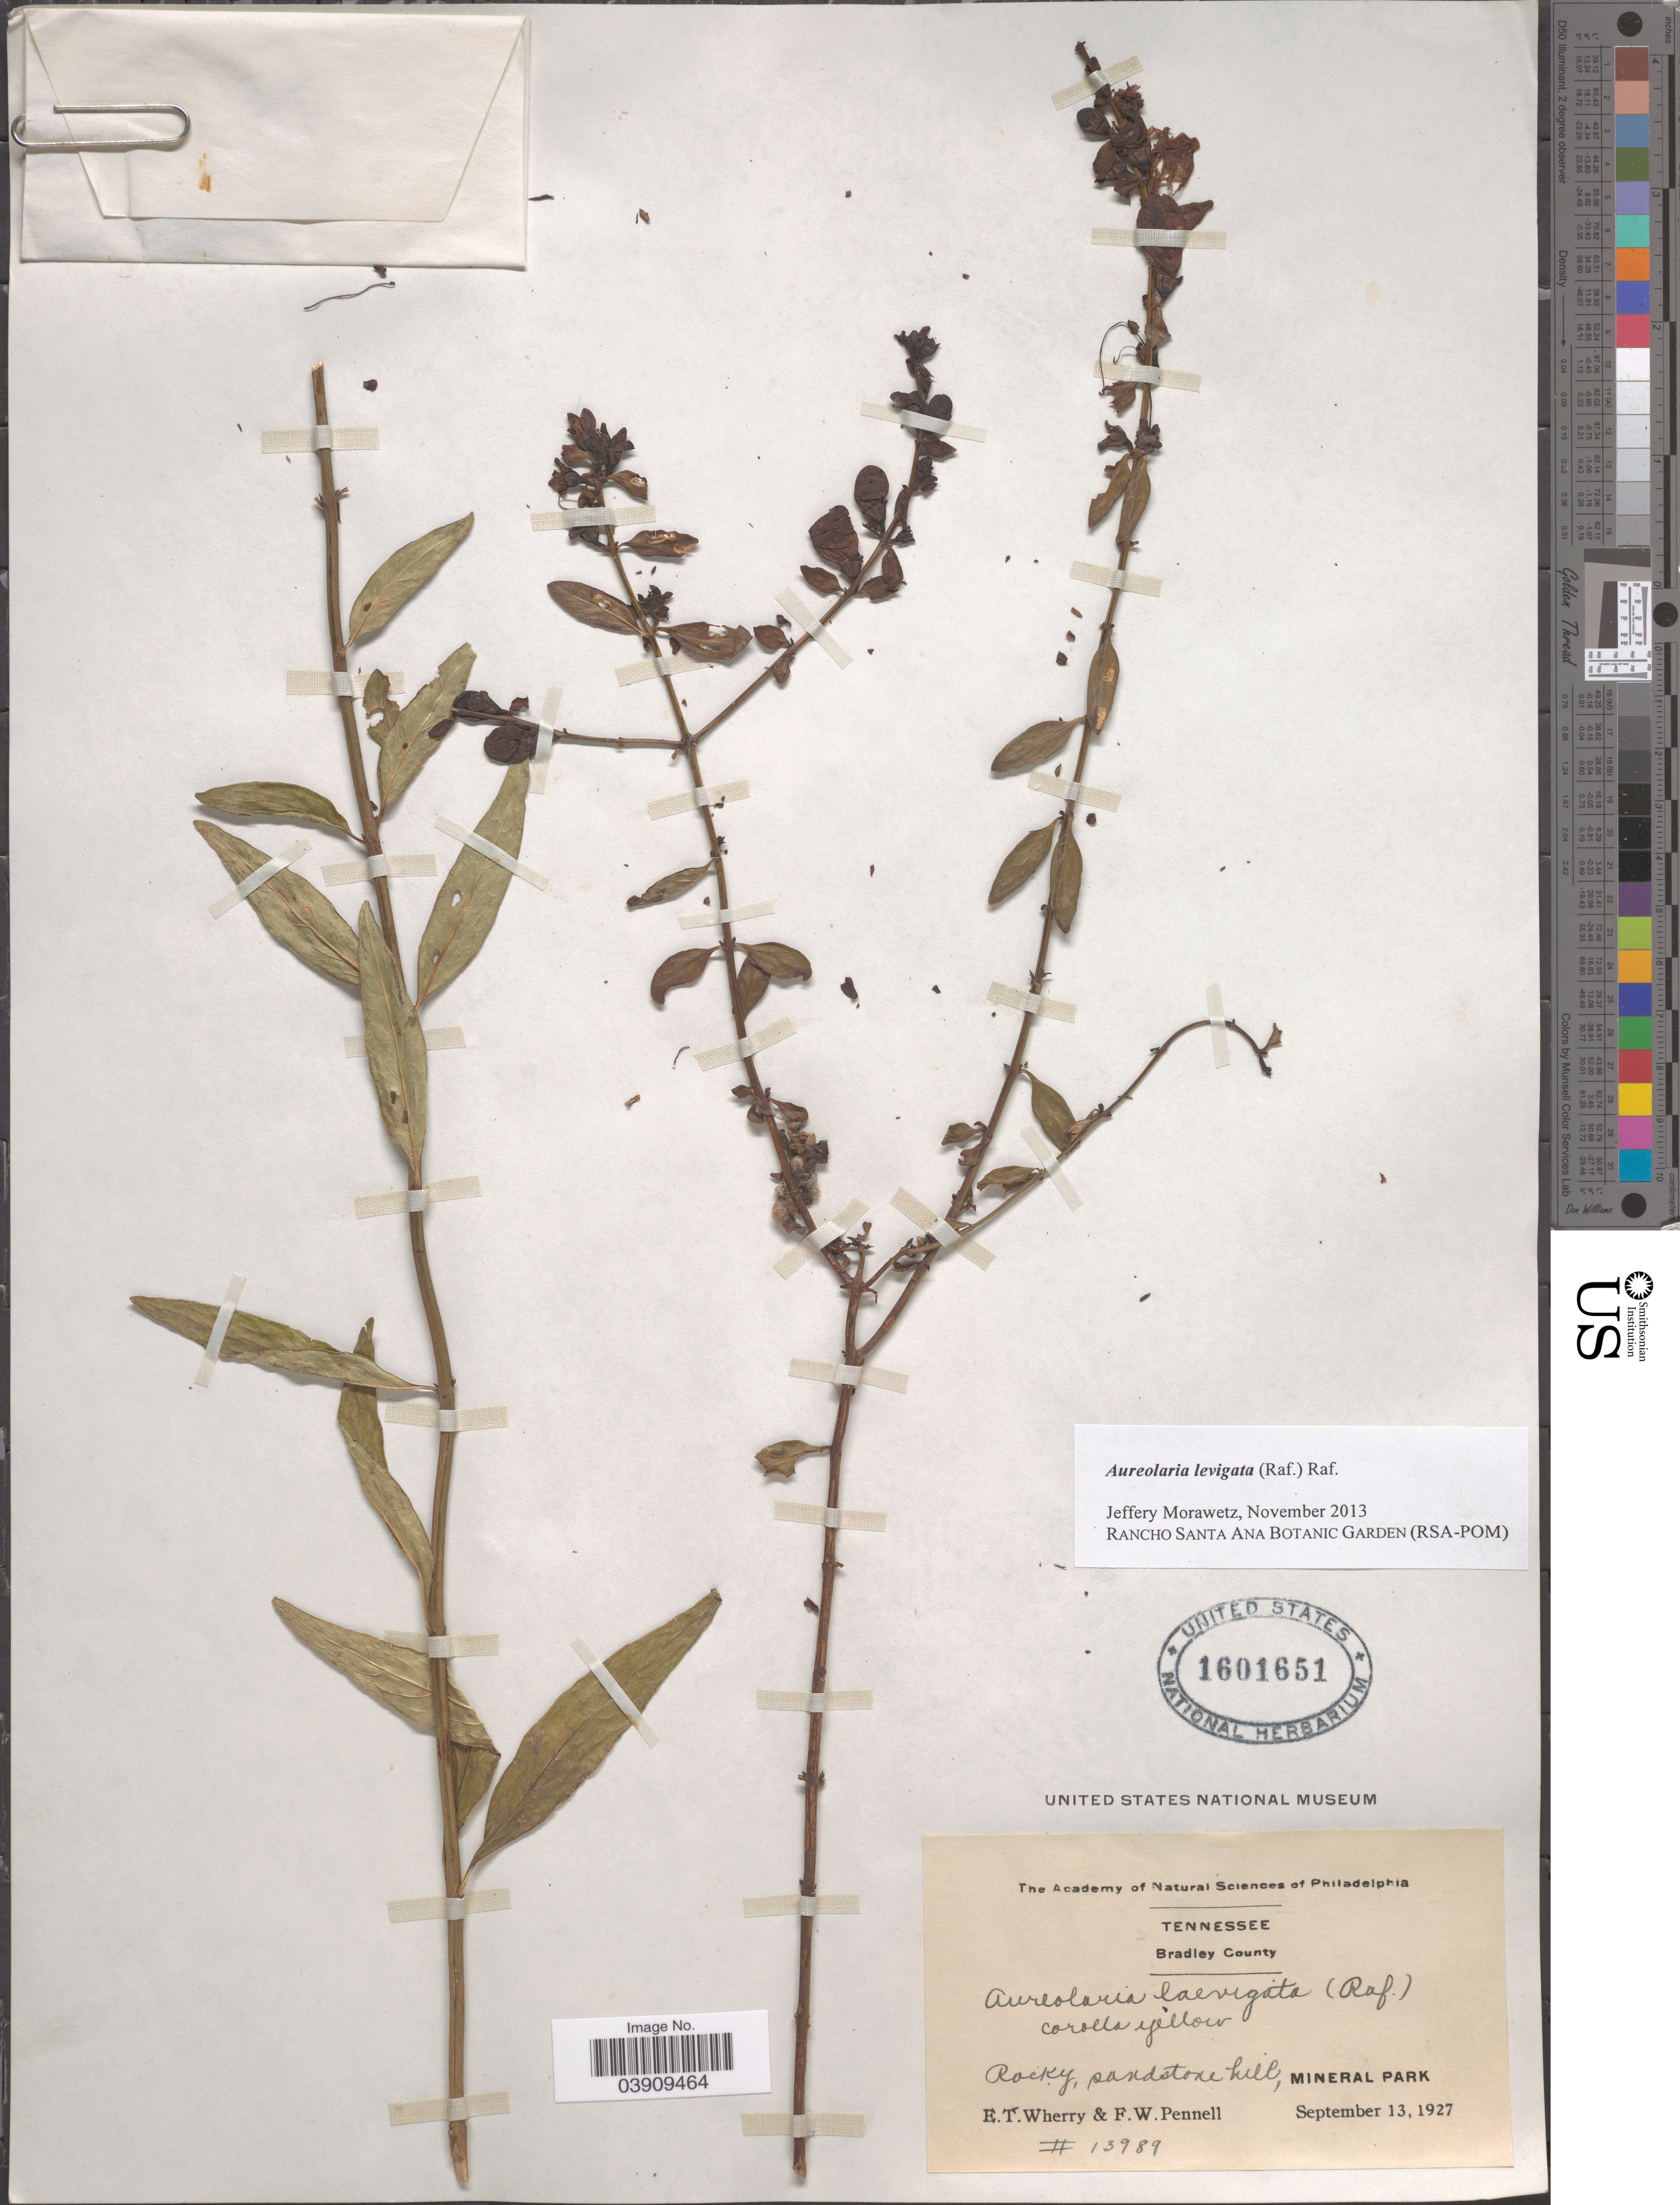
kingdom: Plantae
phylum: Tracheophyta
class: Magnoliopsida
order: Lamiales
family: Orobanchaceae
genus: Aureolaria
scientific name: Aureolaria laevigata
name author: (Raf.) Raf.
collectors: E. T. Wherry & F. W. Pennell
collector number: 13989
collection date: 1927-09-13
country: United States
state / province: Tennessee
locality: Bradley County. Mineral Park.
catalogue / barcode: US 1601651